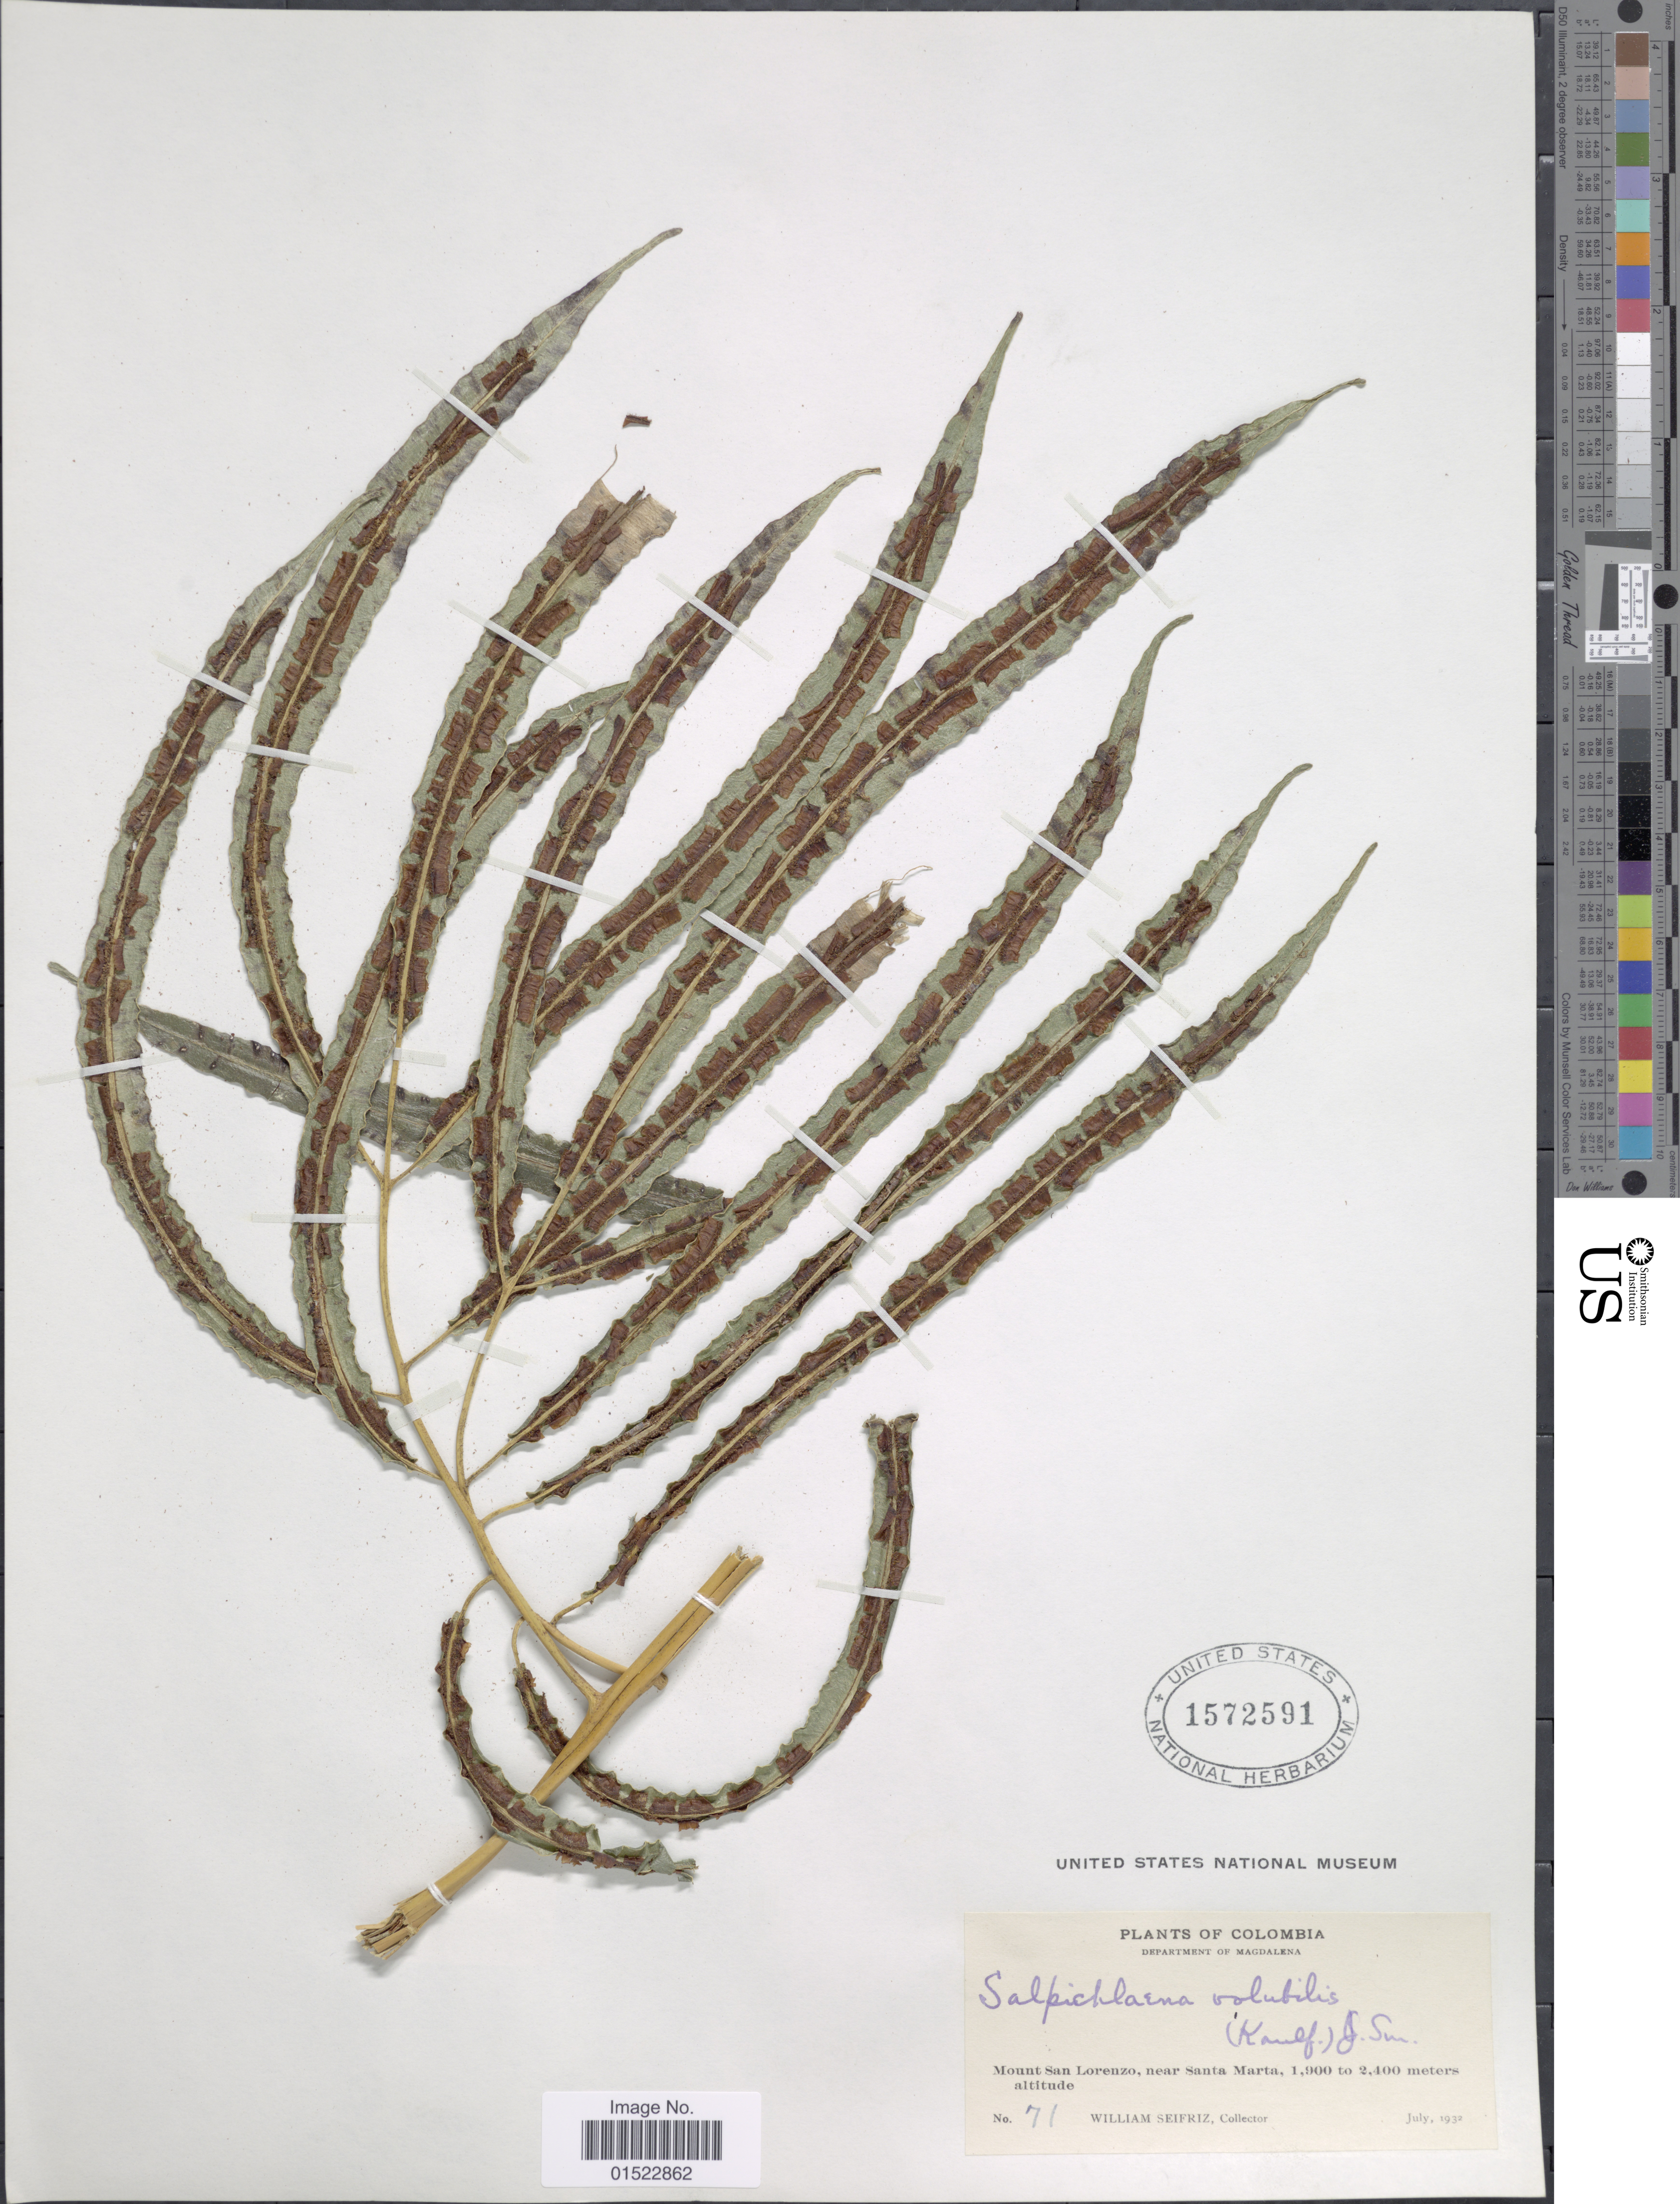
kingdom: Plantae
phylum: Tracheophyta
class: Polypodiopsida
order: Polypodiales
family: Blechnaceae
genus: Salpichlaena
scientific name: Salpichlaena volubilis subsp. volubilis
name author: (Kaulf.) J. Sm.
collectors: W. Seifriz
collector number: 71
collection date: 1932-07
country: Colombia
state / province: Magdalena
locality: Department of Magdalena, Mount San Lorenzo, near Santa Marta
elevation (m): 1900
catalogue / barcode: US 1572591